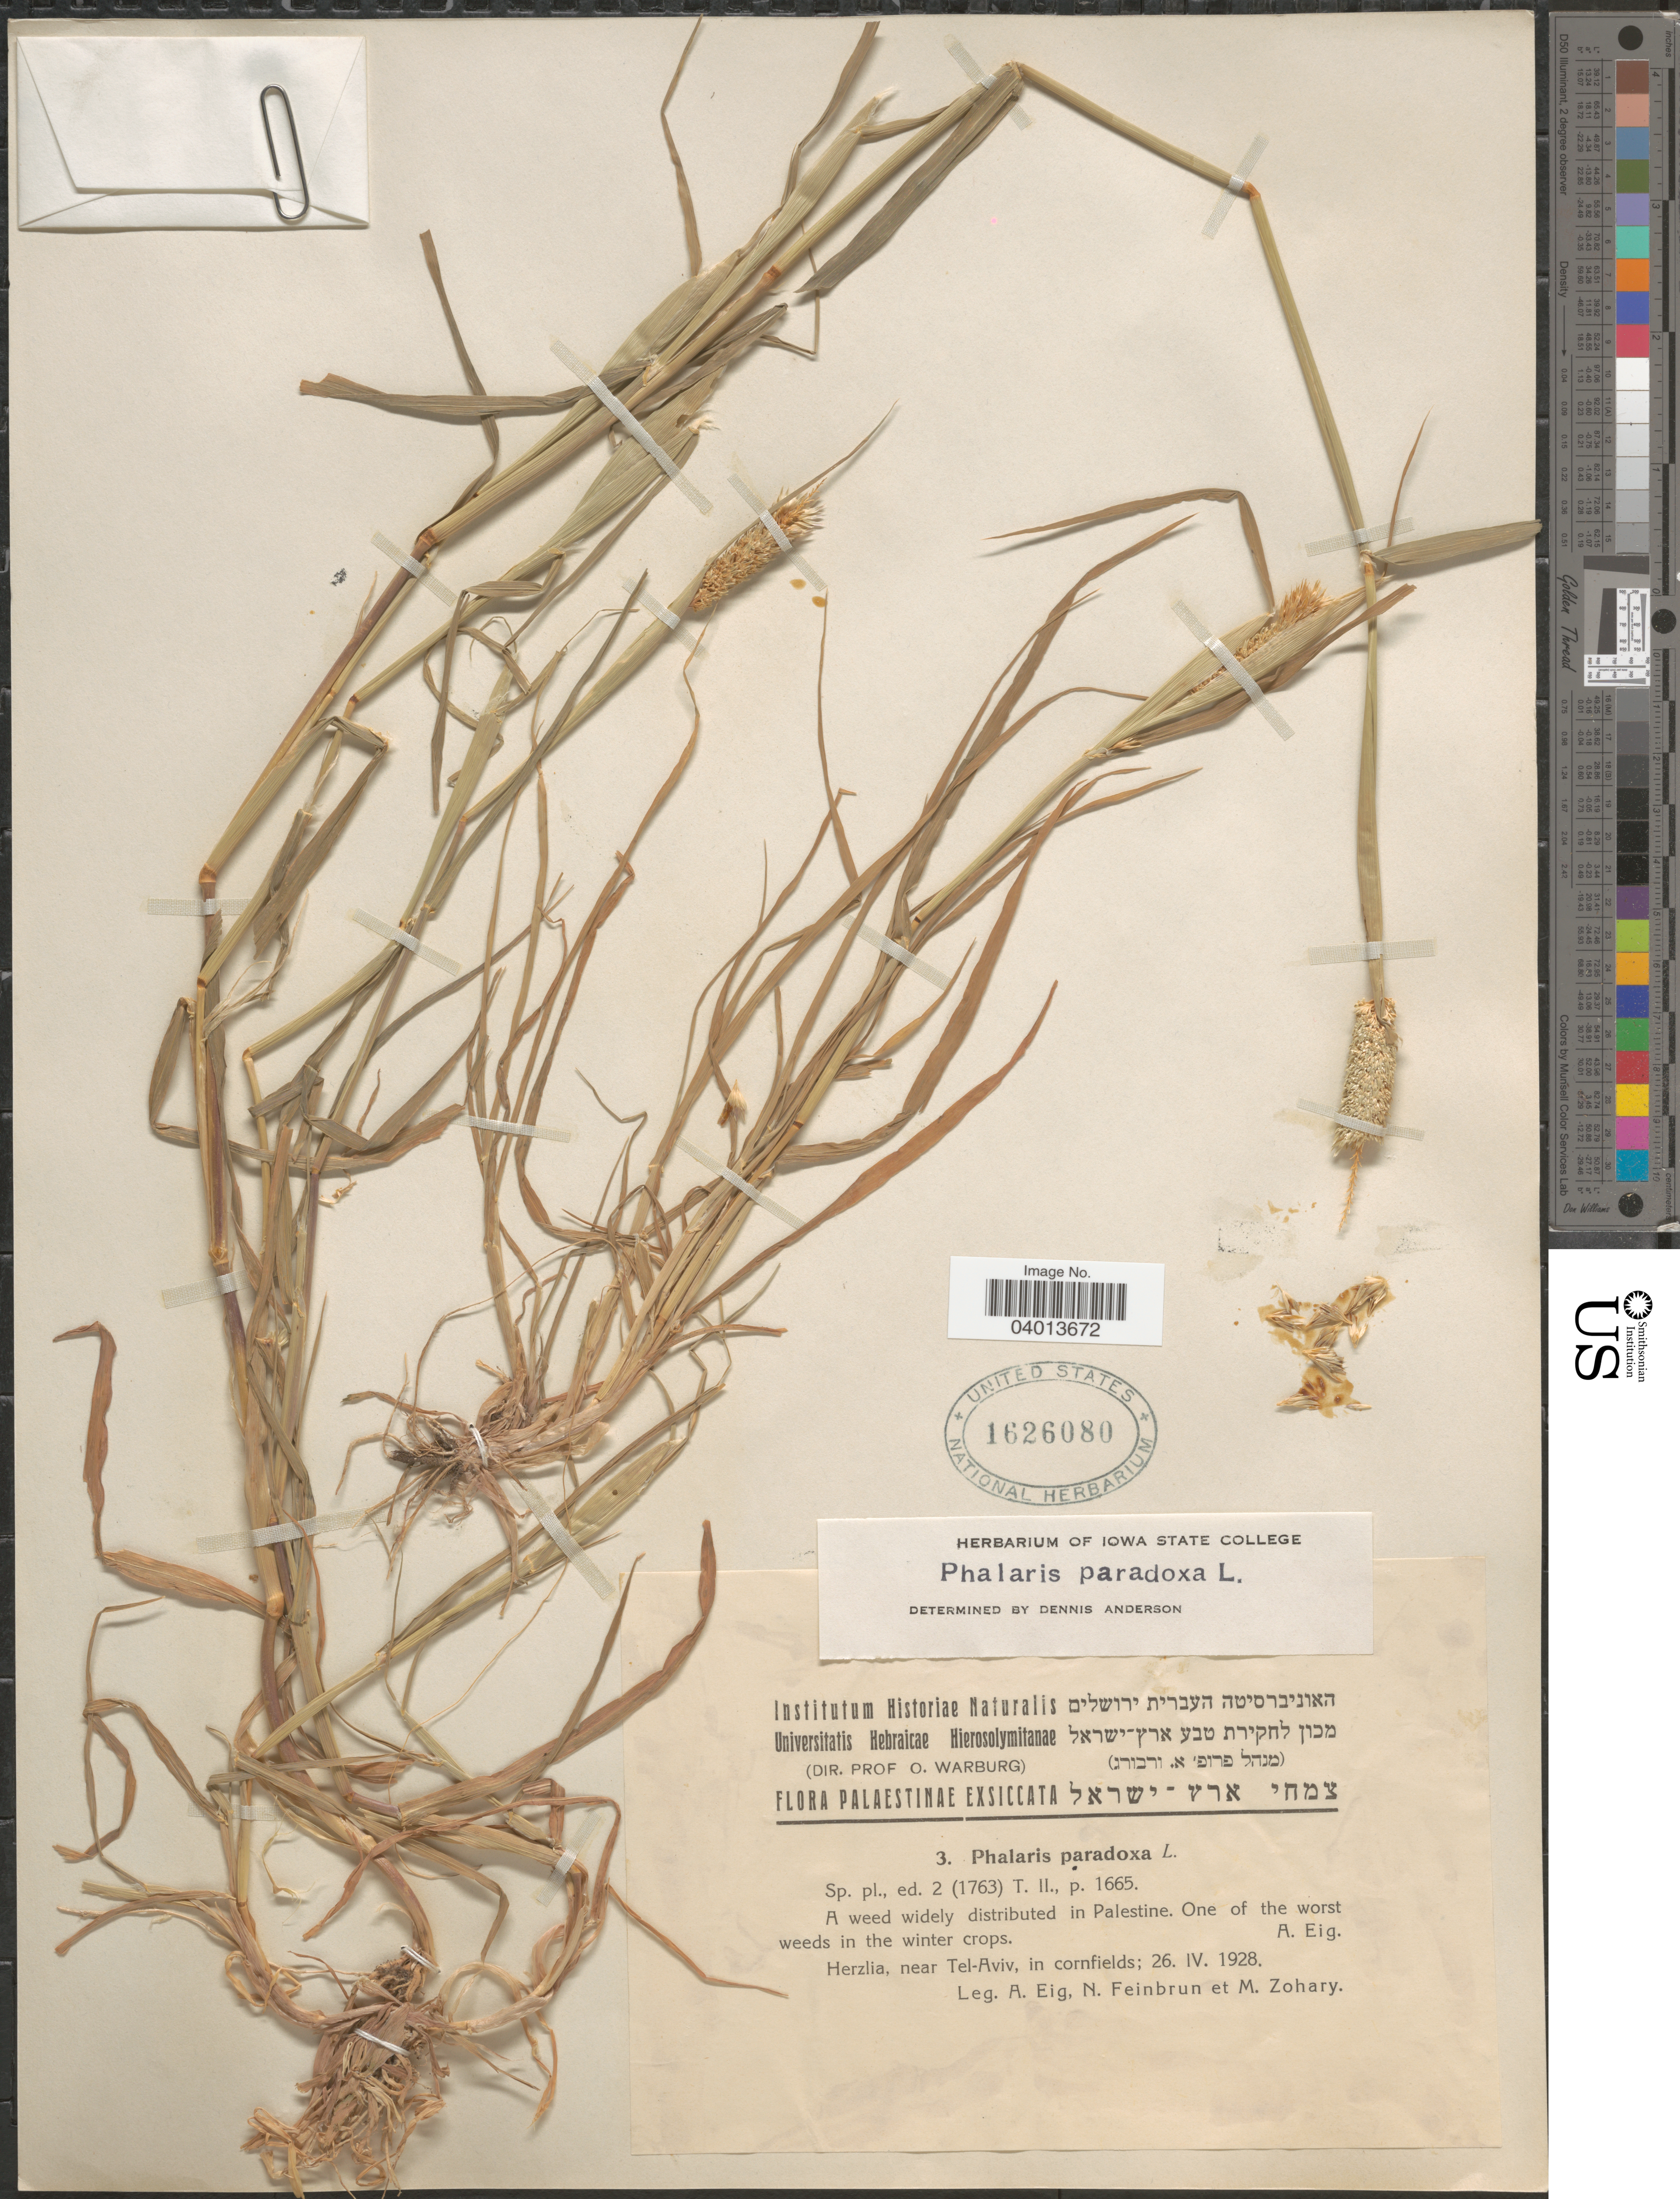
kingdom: Plantae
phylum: Tracheophyta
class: Liliopsida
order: Poales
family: Poaceae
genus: Phalaris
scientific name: Phalaris paradoxa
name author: L.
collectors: A. Eig, N. Feinbrun & M. Zohary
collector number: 3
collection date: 1928-04-26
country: Israel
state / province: Tel Aviv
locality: Palaestinae. Herzlia, near Tel-Aviv, in cornfields.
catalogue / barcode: US 1626080